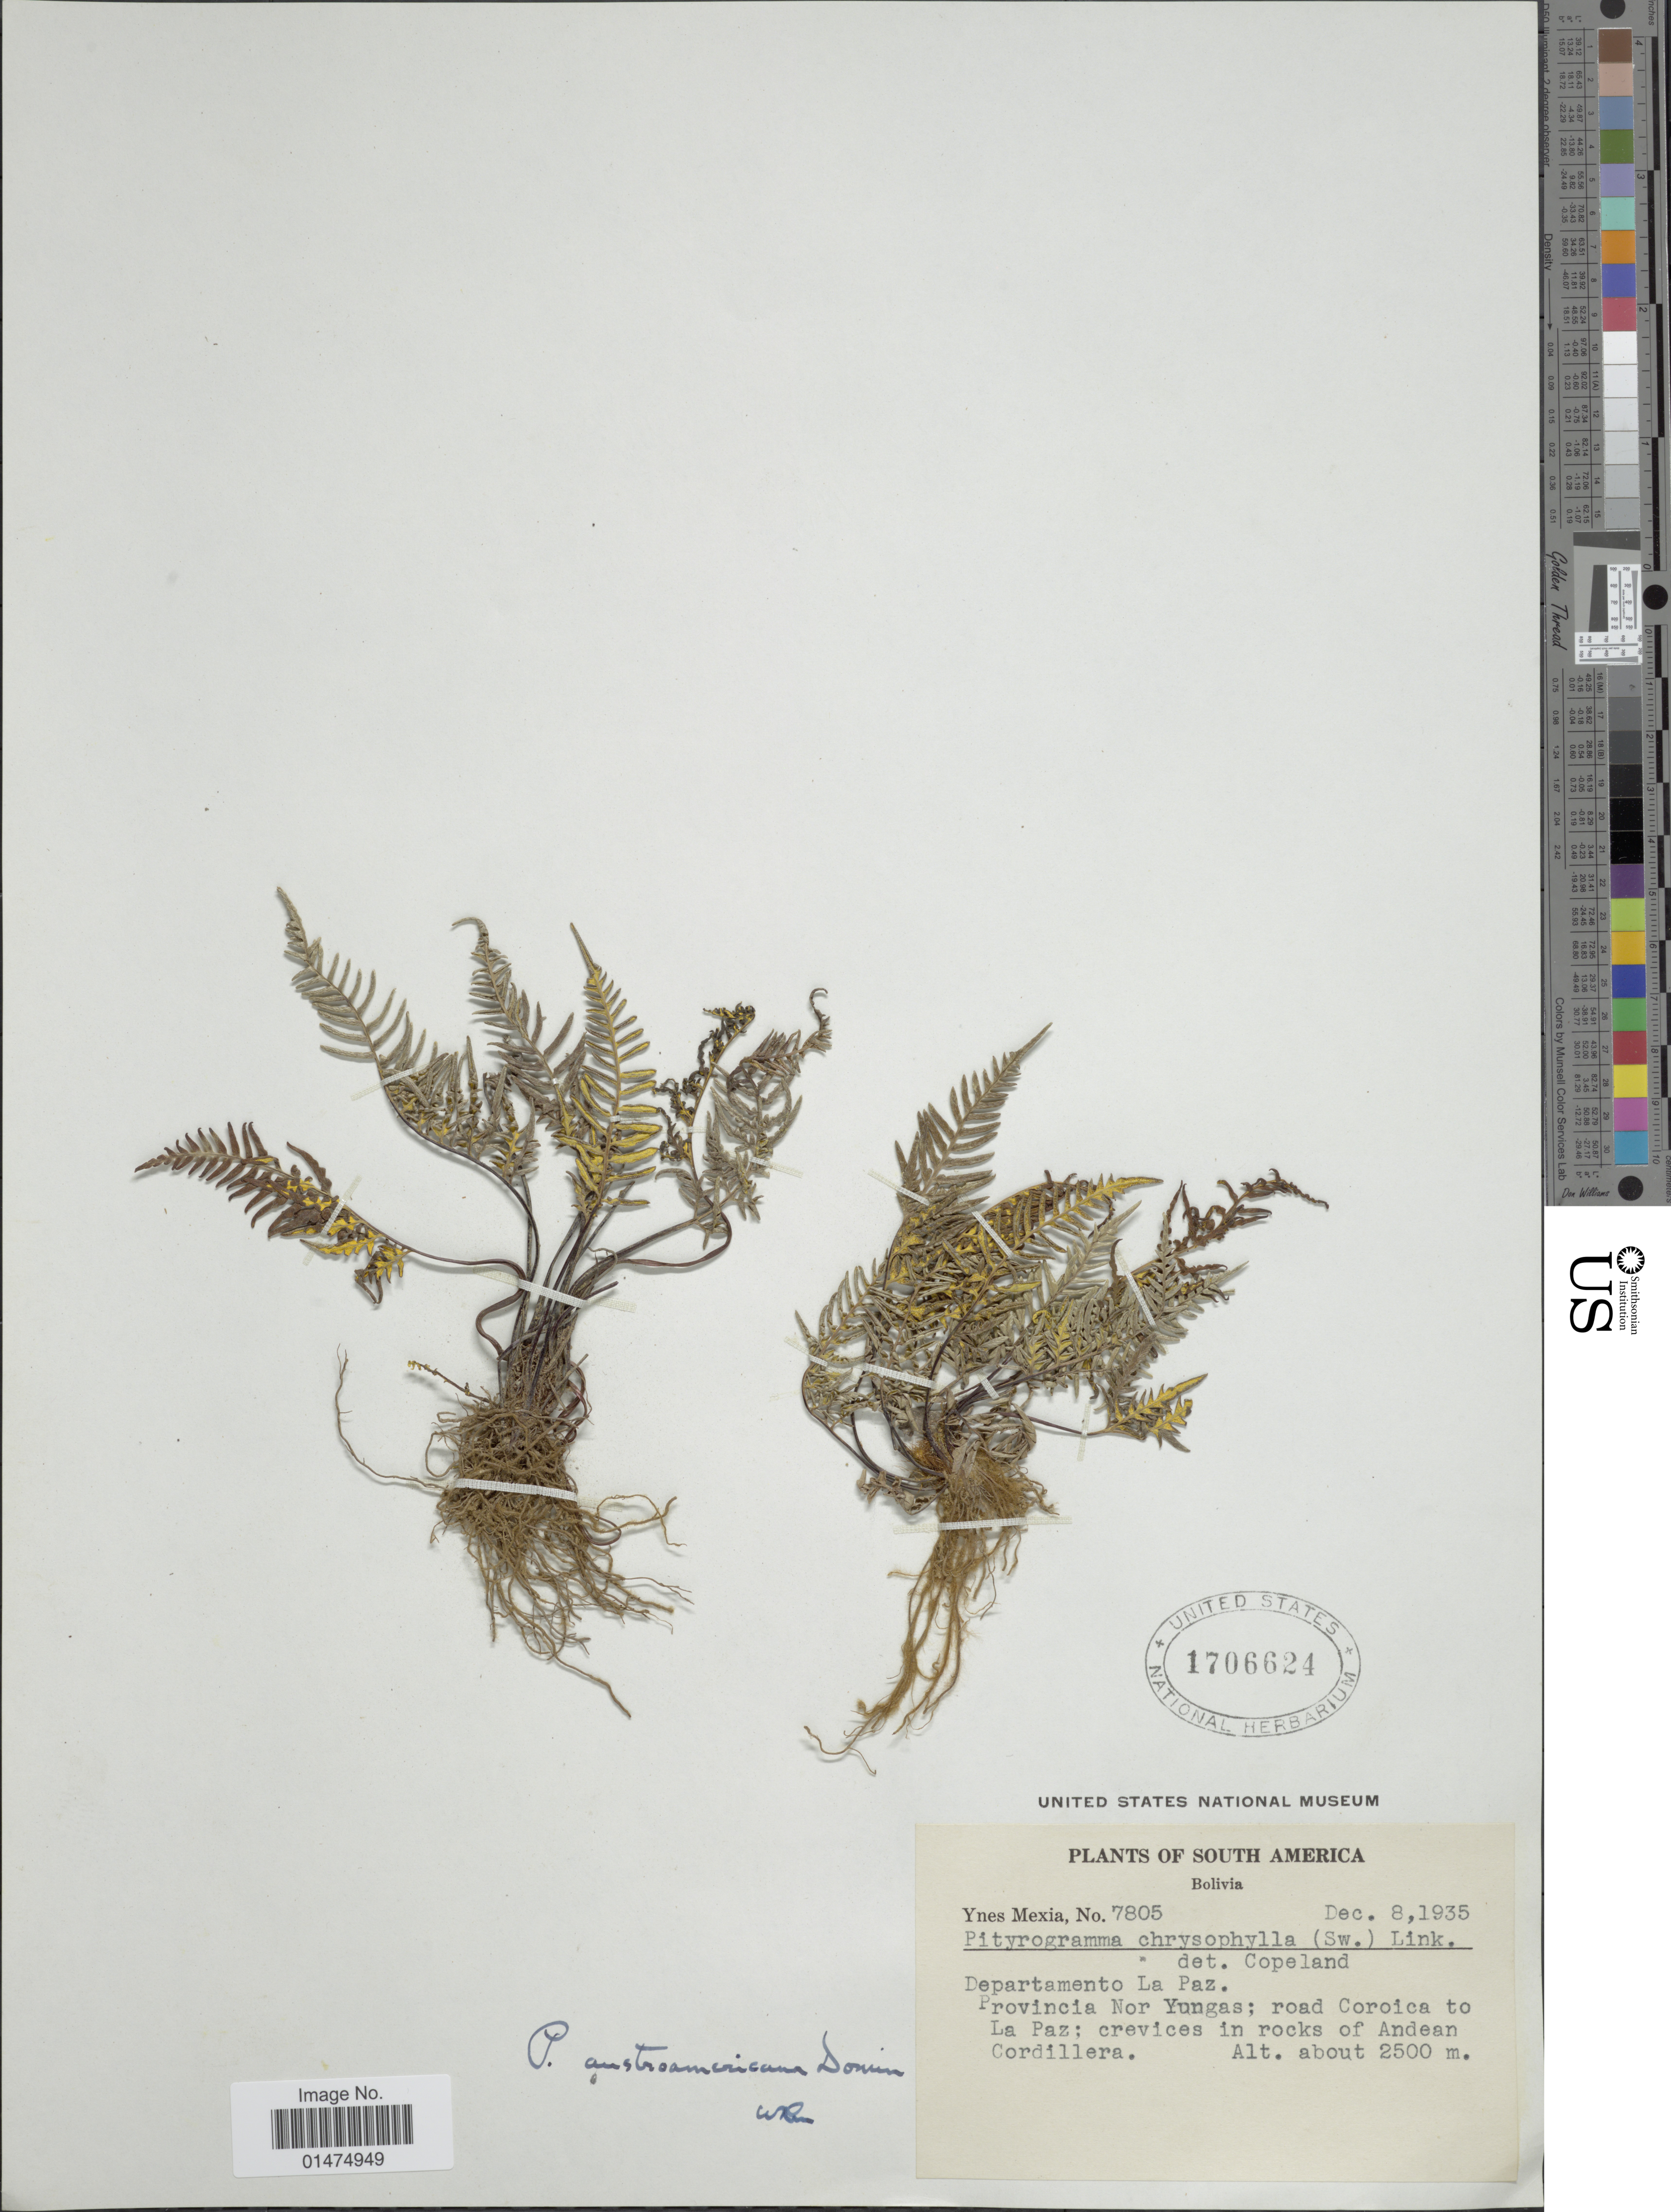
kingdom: Plantae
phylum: Tracheophyta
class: Polypodiopsida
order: Polypodiales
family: Pteridaceae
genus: Pityrogramma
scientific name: Pityrogramma calomelanos var. aureoflava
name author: (Hook.) Weath. ex L.H. Bailey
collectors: Y. Mexia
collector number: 7805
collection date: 1935-12-08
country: Bolivia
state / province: La Paz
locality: Departa,emto La Paz, provincia Nor Yungas ; road Coroica to La Paz; crevices in rocks of Andean Cordillera.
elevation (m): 2500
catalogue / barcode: US 1706624